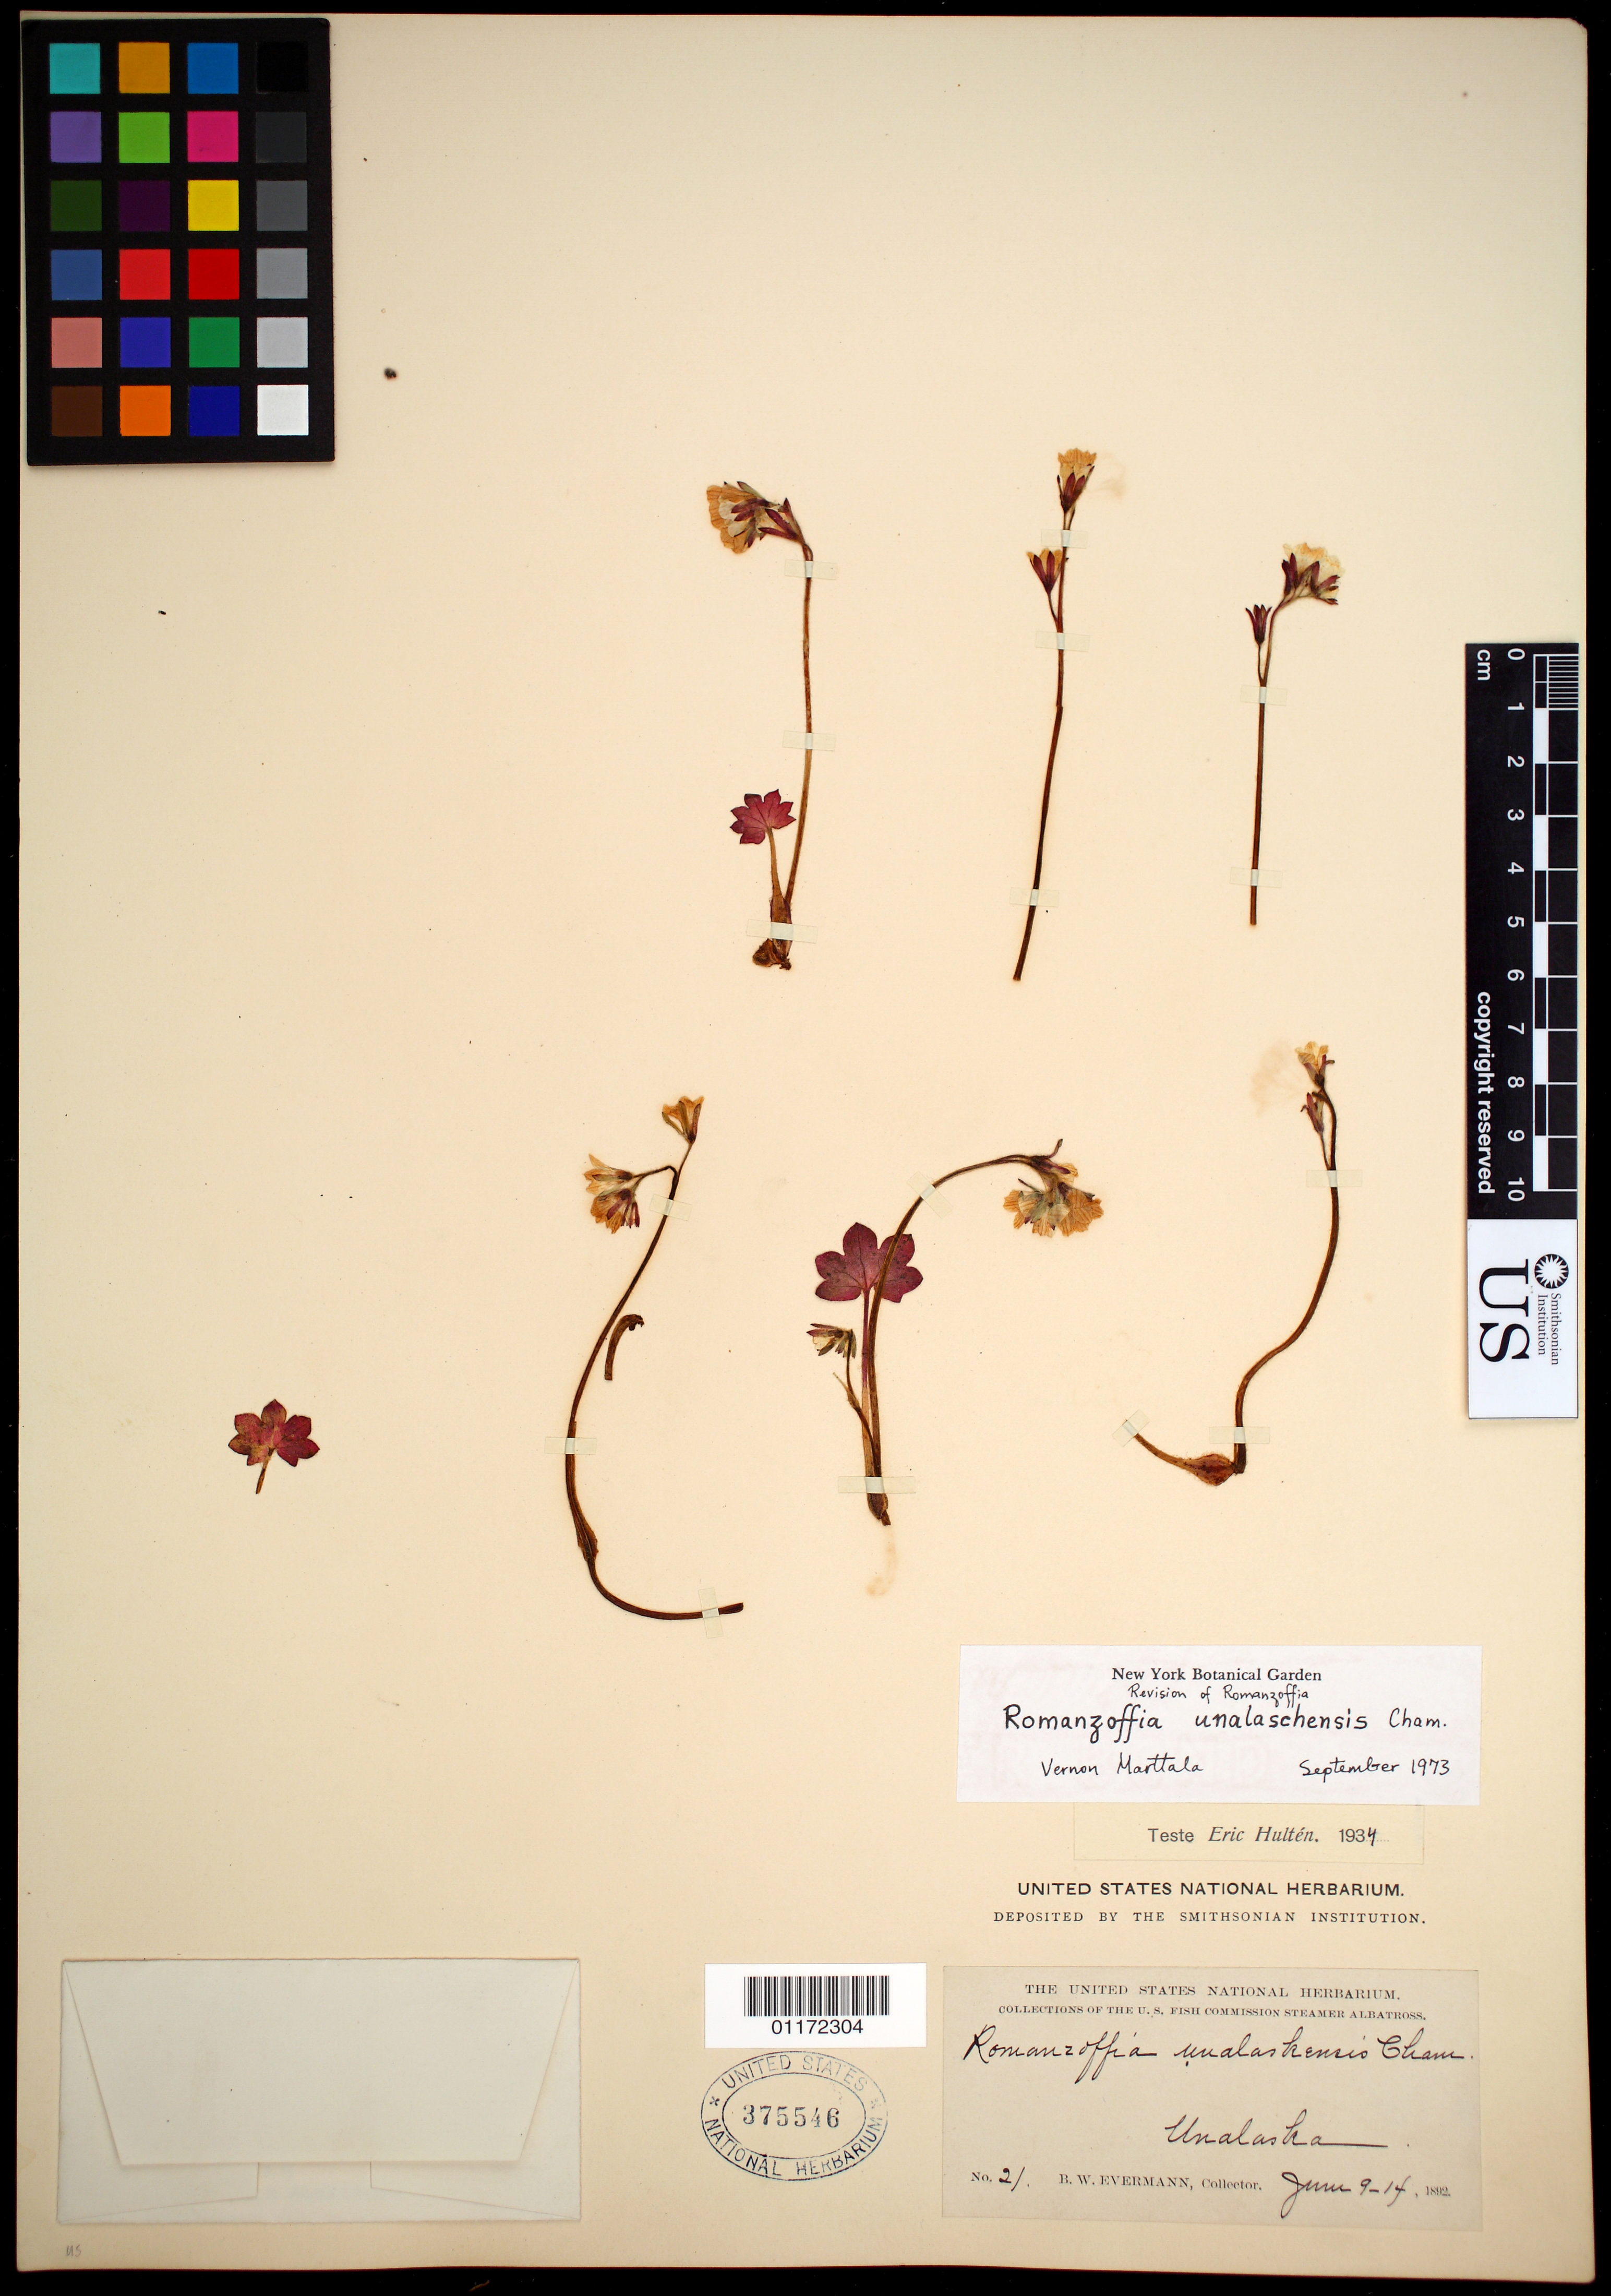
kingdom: Plantae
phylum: Tracheophyta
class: Magnoliopsida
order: Boraginales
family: Hydrophyllaceae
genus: Romanzoffia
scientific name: Romanzoffia unalaschcensis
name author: Cham.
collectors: B. W. Evermann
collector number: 21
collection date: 1892-06-09/1892-06-14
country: United States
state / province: Alaska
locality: Unalaska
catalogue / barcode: US 375546